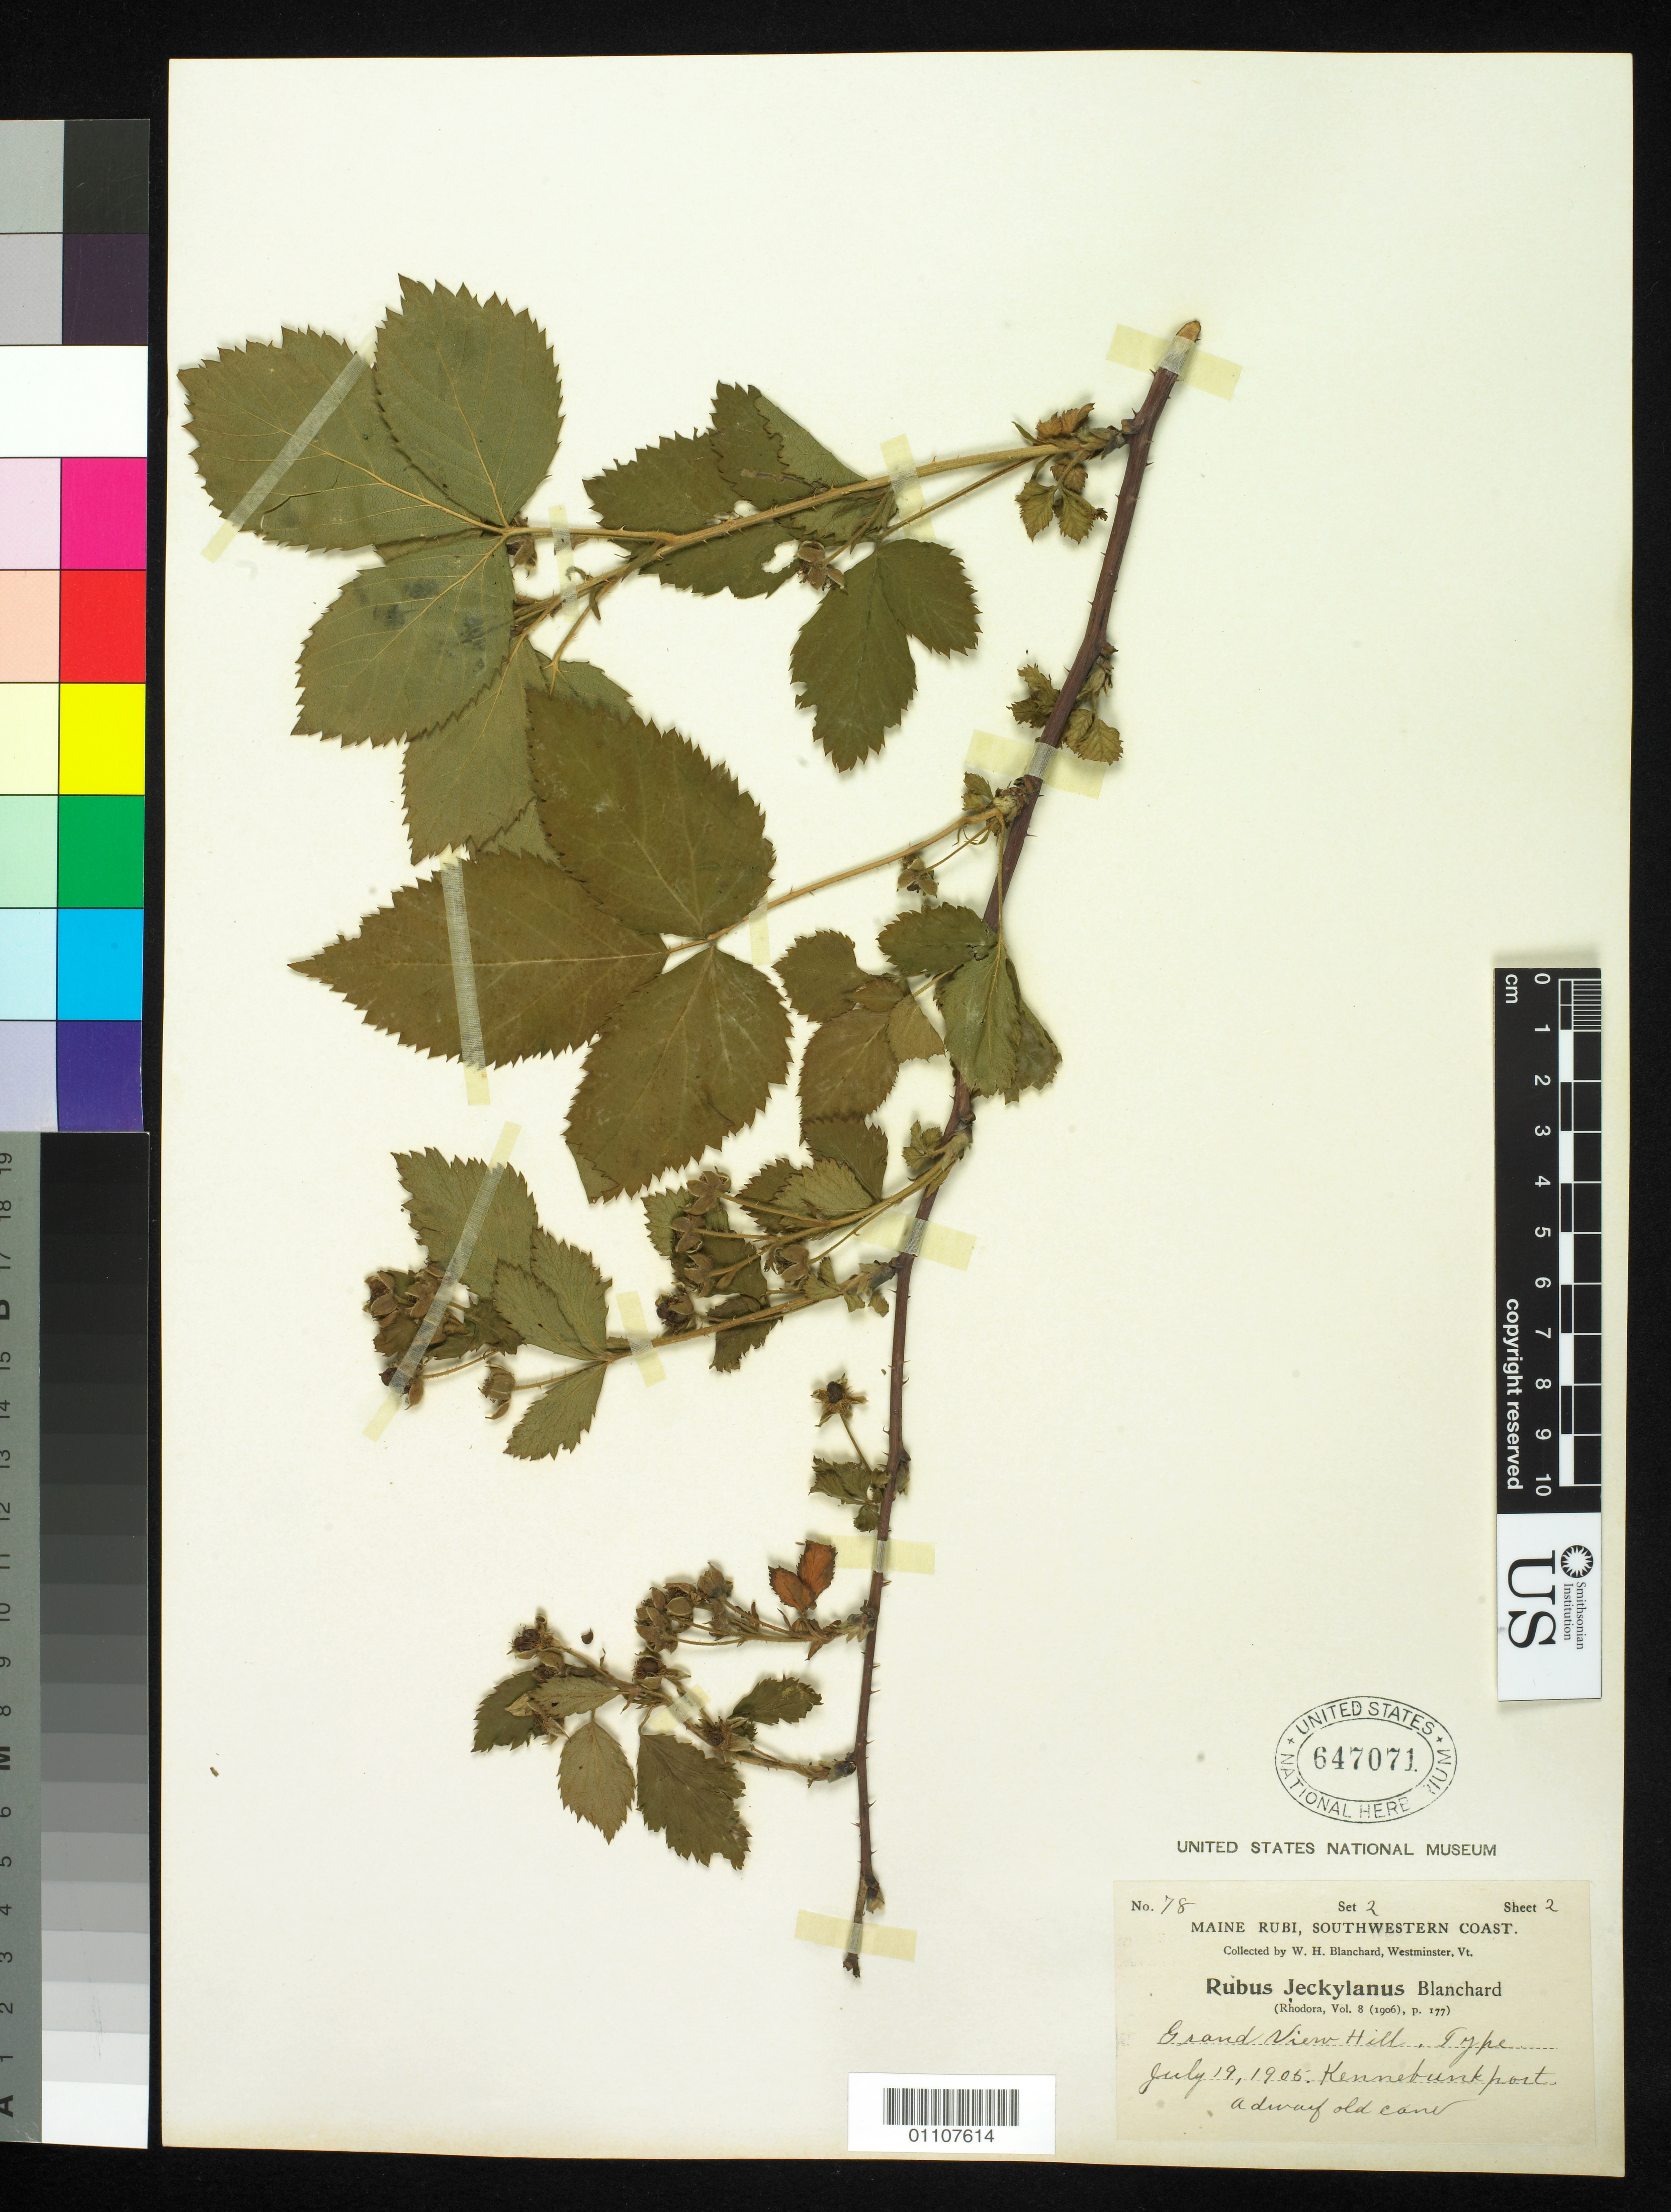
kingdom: Plantae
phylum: Tracheophyta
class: Magnoliopsida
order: Rosales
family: Rosaceae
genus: Rubus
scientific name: Rubus jeckylanus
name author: Blanch.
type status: Syntype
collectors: W. H. Blanchard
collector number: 78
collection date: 1905-07-19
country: United States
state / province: Maine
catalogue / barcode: US 647071